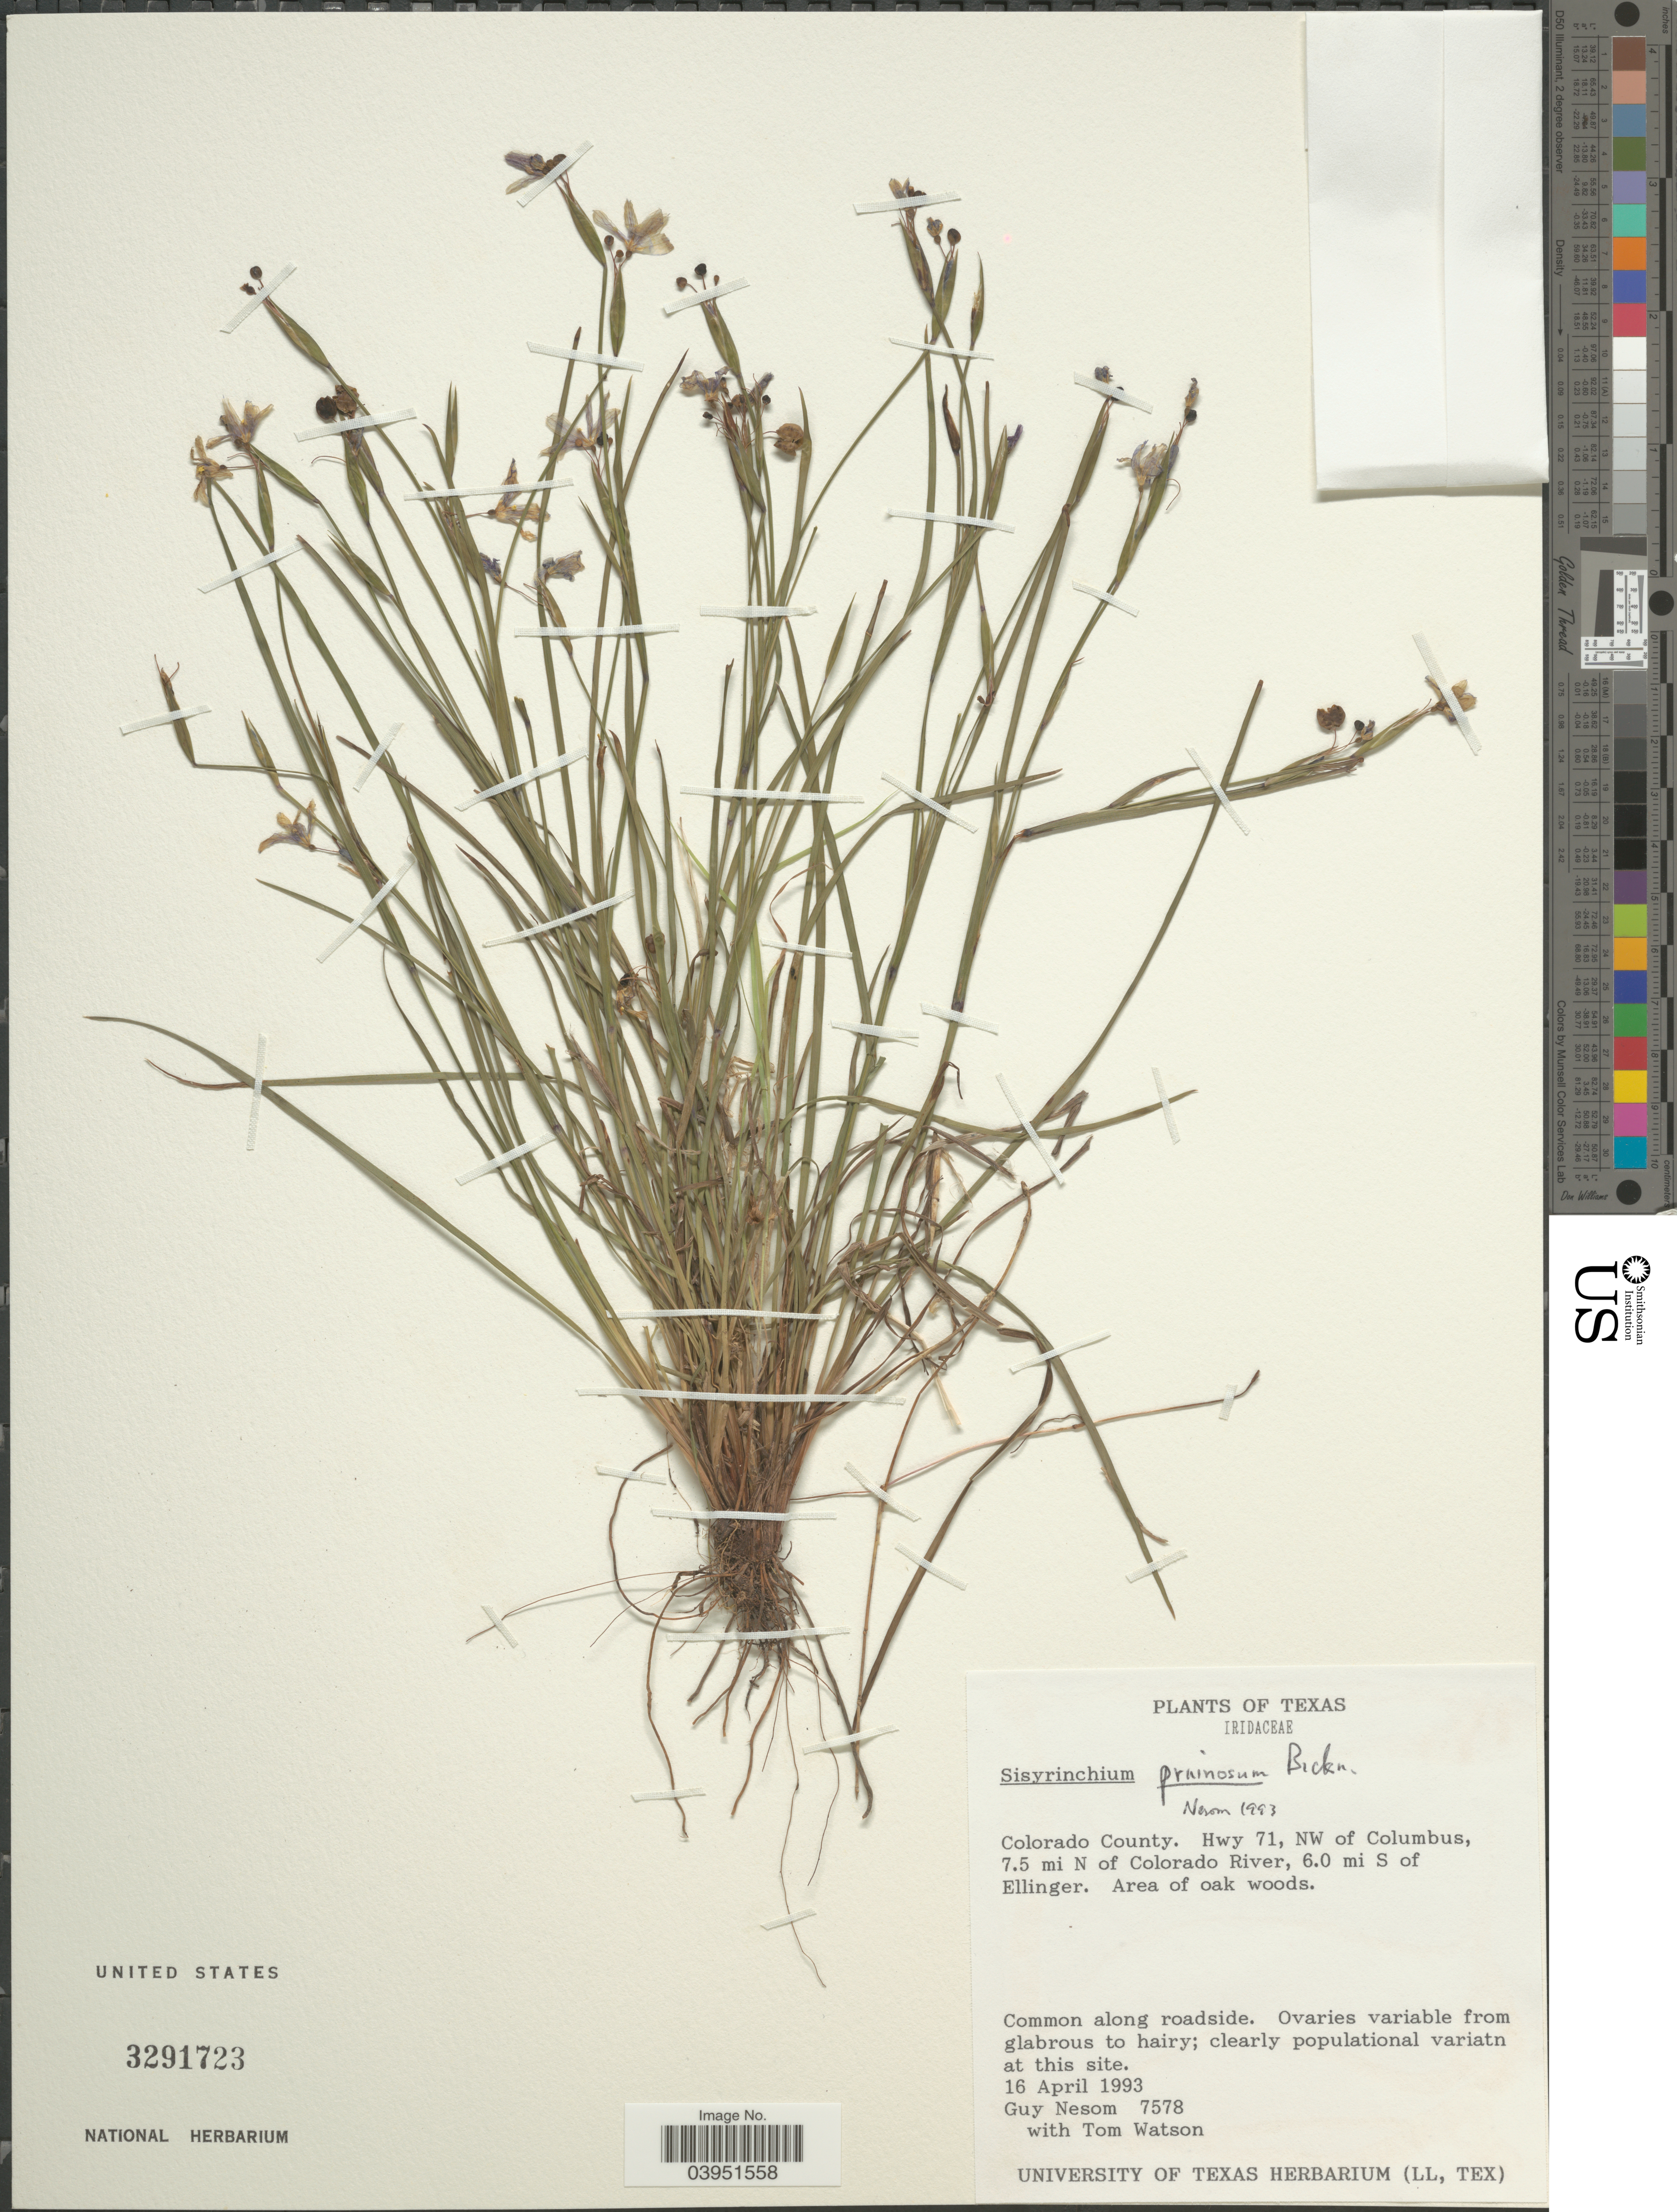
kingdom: Plantae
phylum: Tracheophyta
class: Liliopsida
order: Asparagales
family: Iridaceae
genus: Sisyrinchium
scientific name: Sisyrinchium pruinosum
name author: E.P. Bicknell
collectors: G. Nesom & T. Watson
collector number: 7578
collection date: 1993-04-16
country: United States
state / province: Texas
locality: Colorado County. Hwy 71, NW of Columbus, 7.5 mi N of Colorado River, 6.0 mi S of Ellinger.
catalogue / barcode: US 3291723